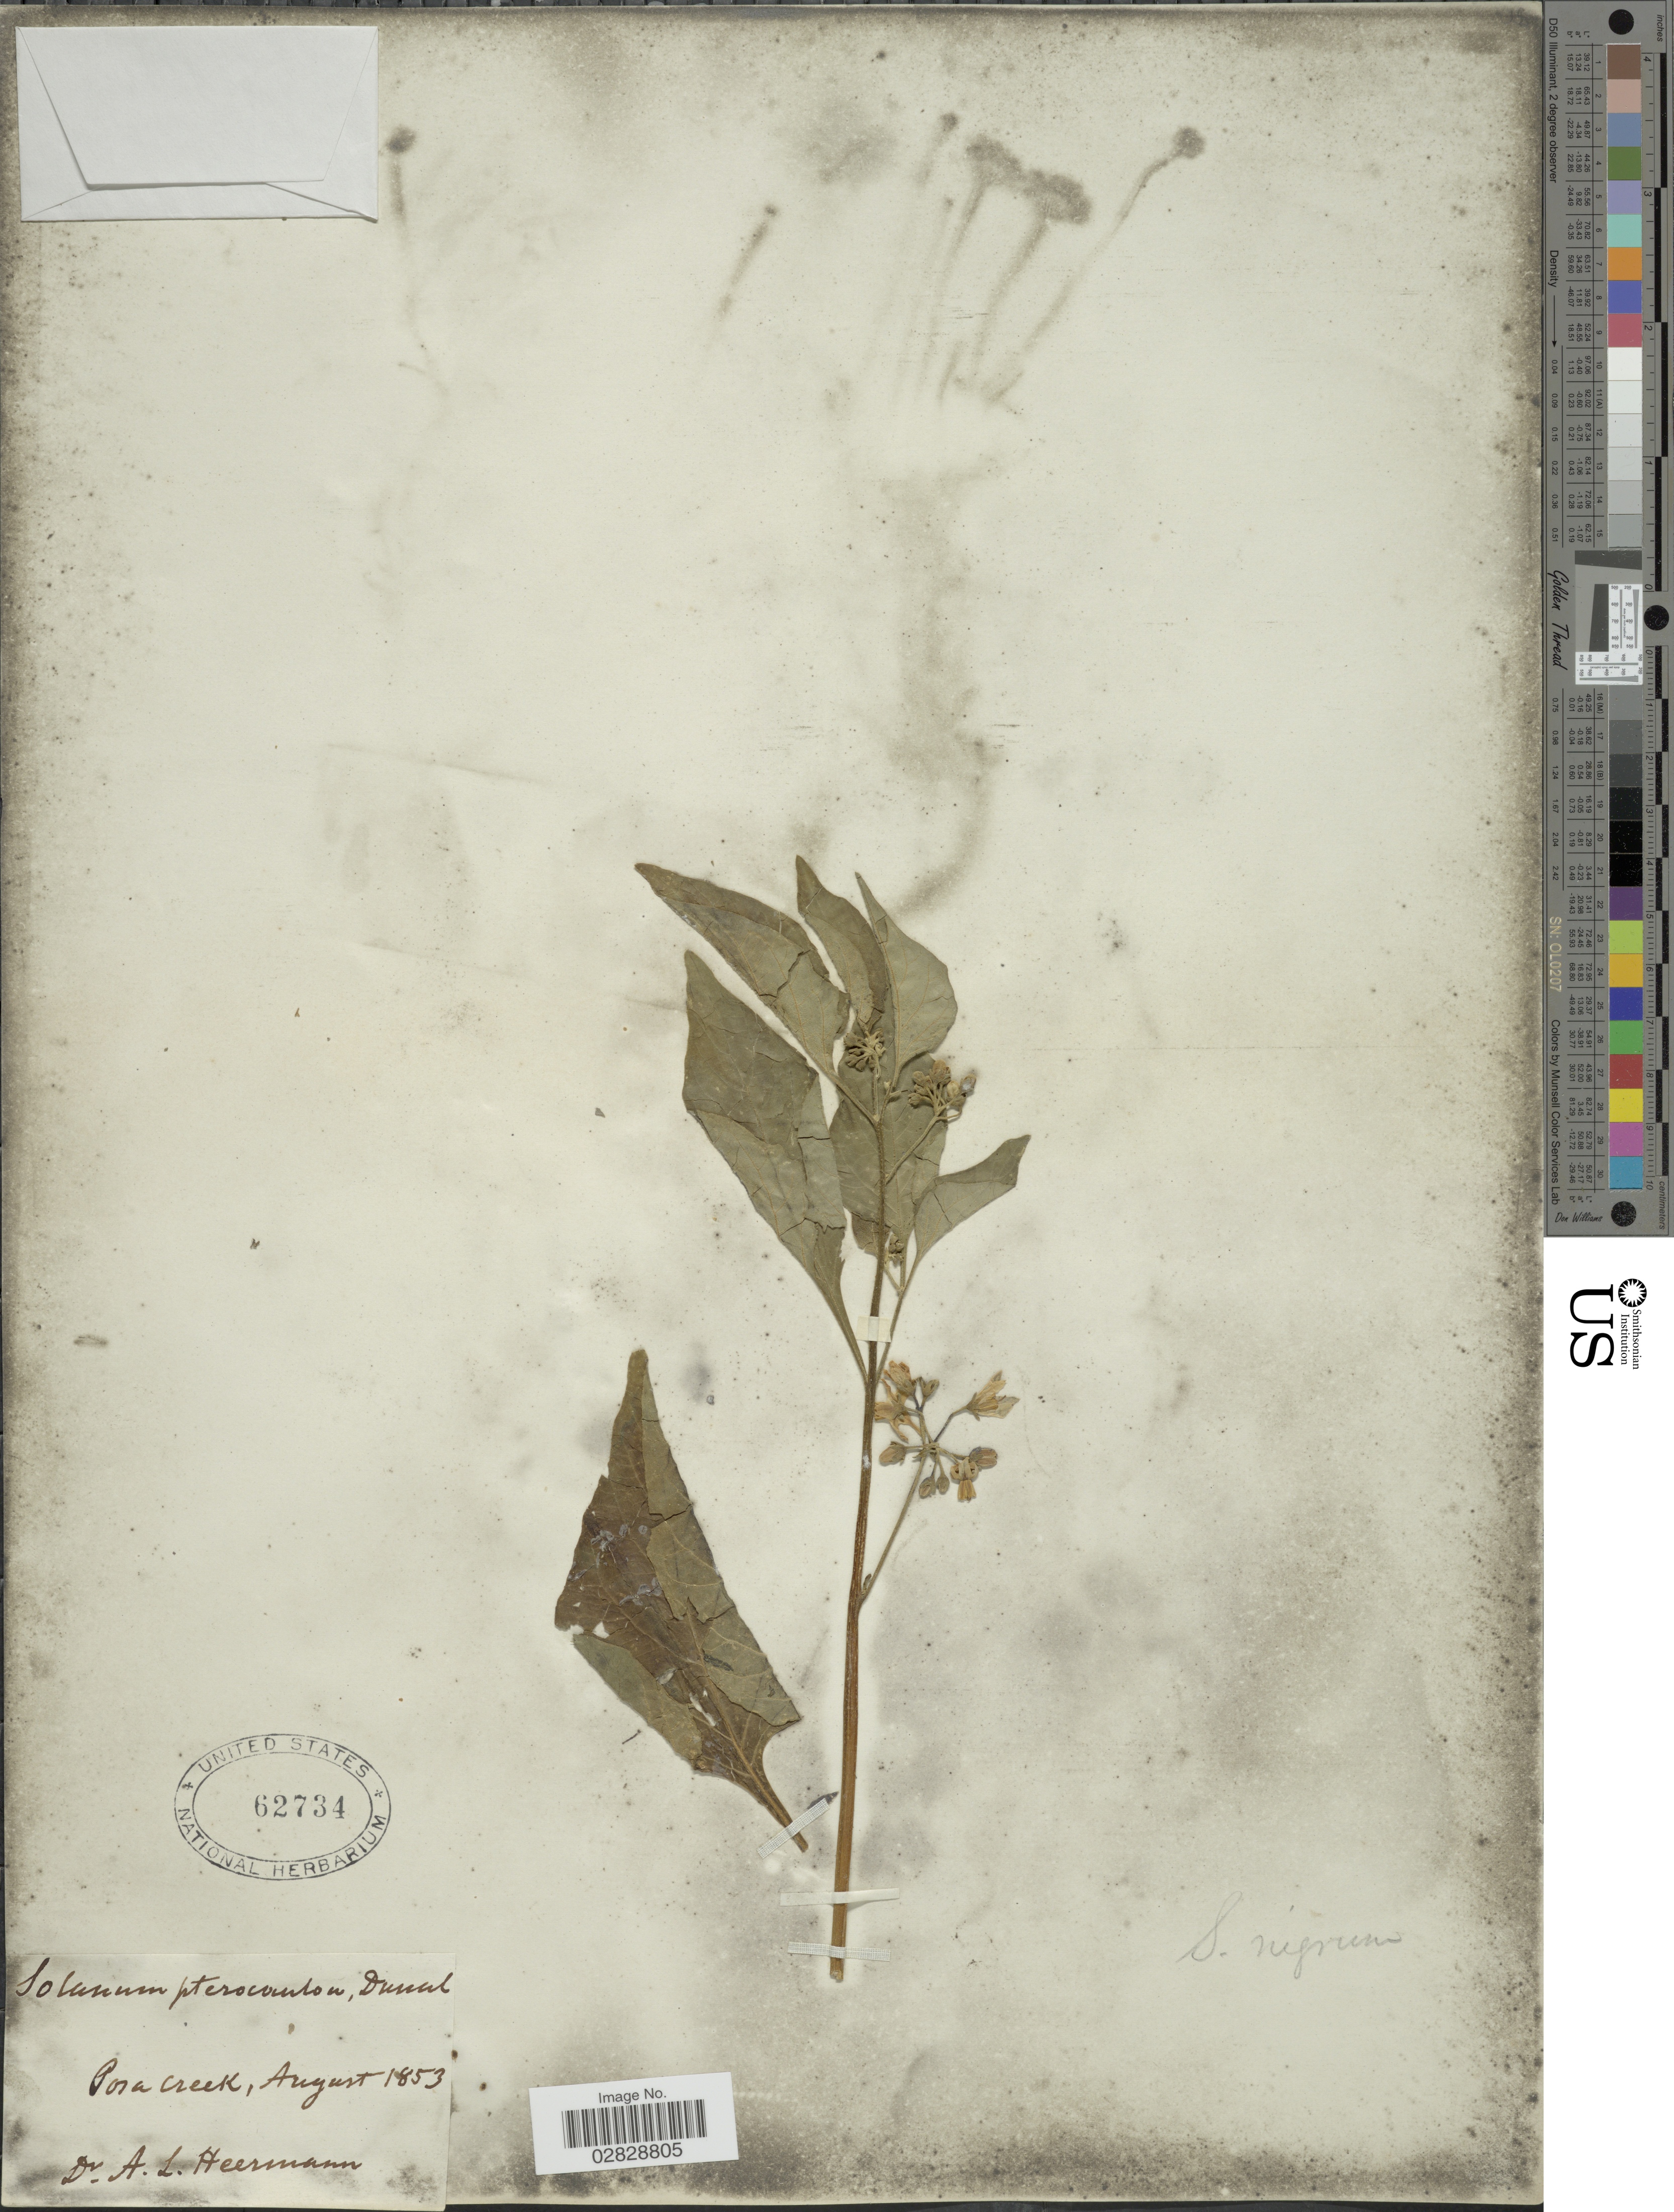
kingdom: Plantae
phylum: Tracheophyta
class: Magnoliopsida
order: Solanales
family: Solanaceae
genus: Solanum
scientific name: Solanum douglasii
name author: Dunal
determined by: Knapp, S. D.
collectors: A. Hermann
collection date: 1853-08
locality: Posa Creek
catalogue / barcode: US 62734